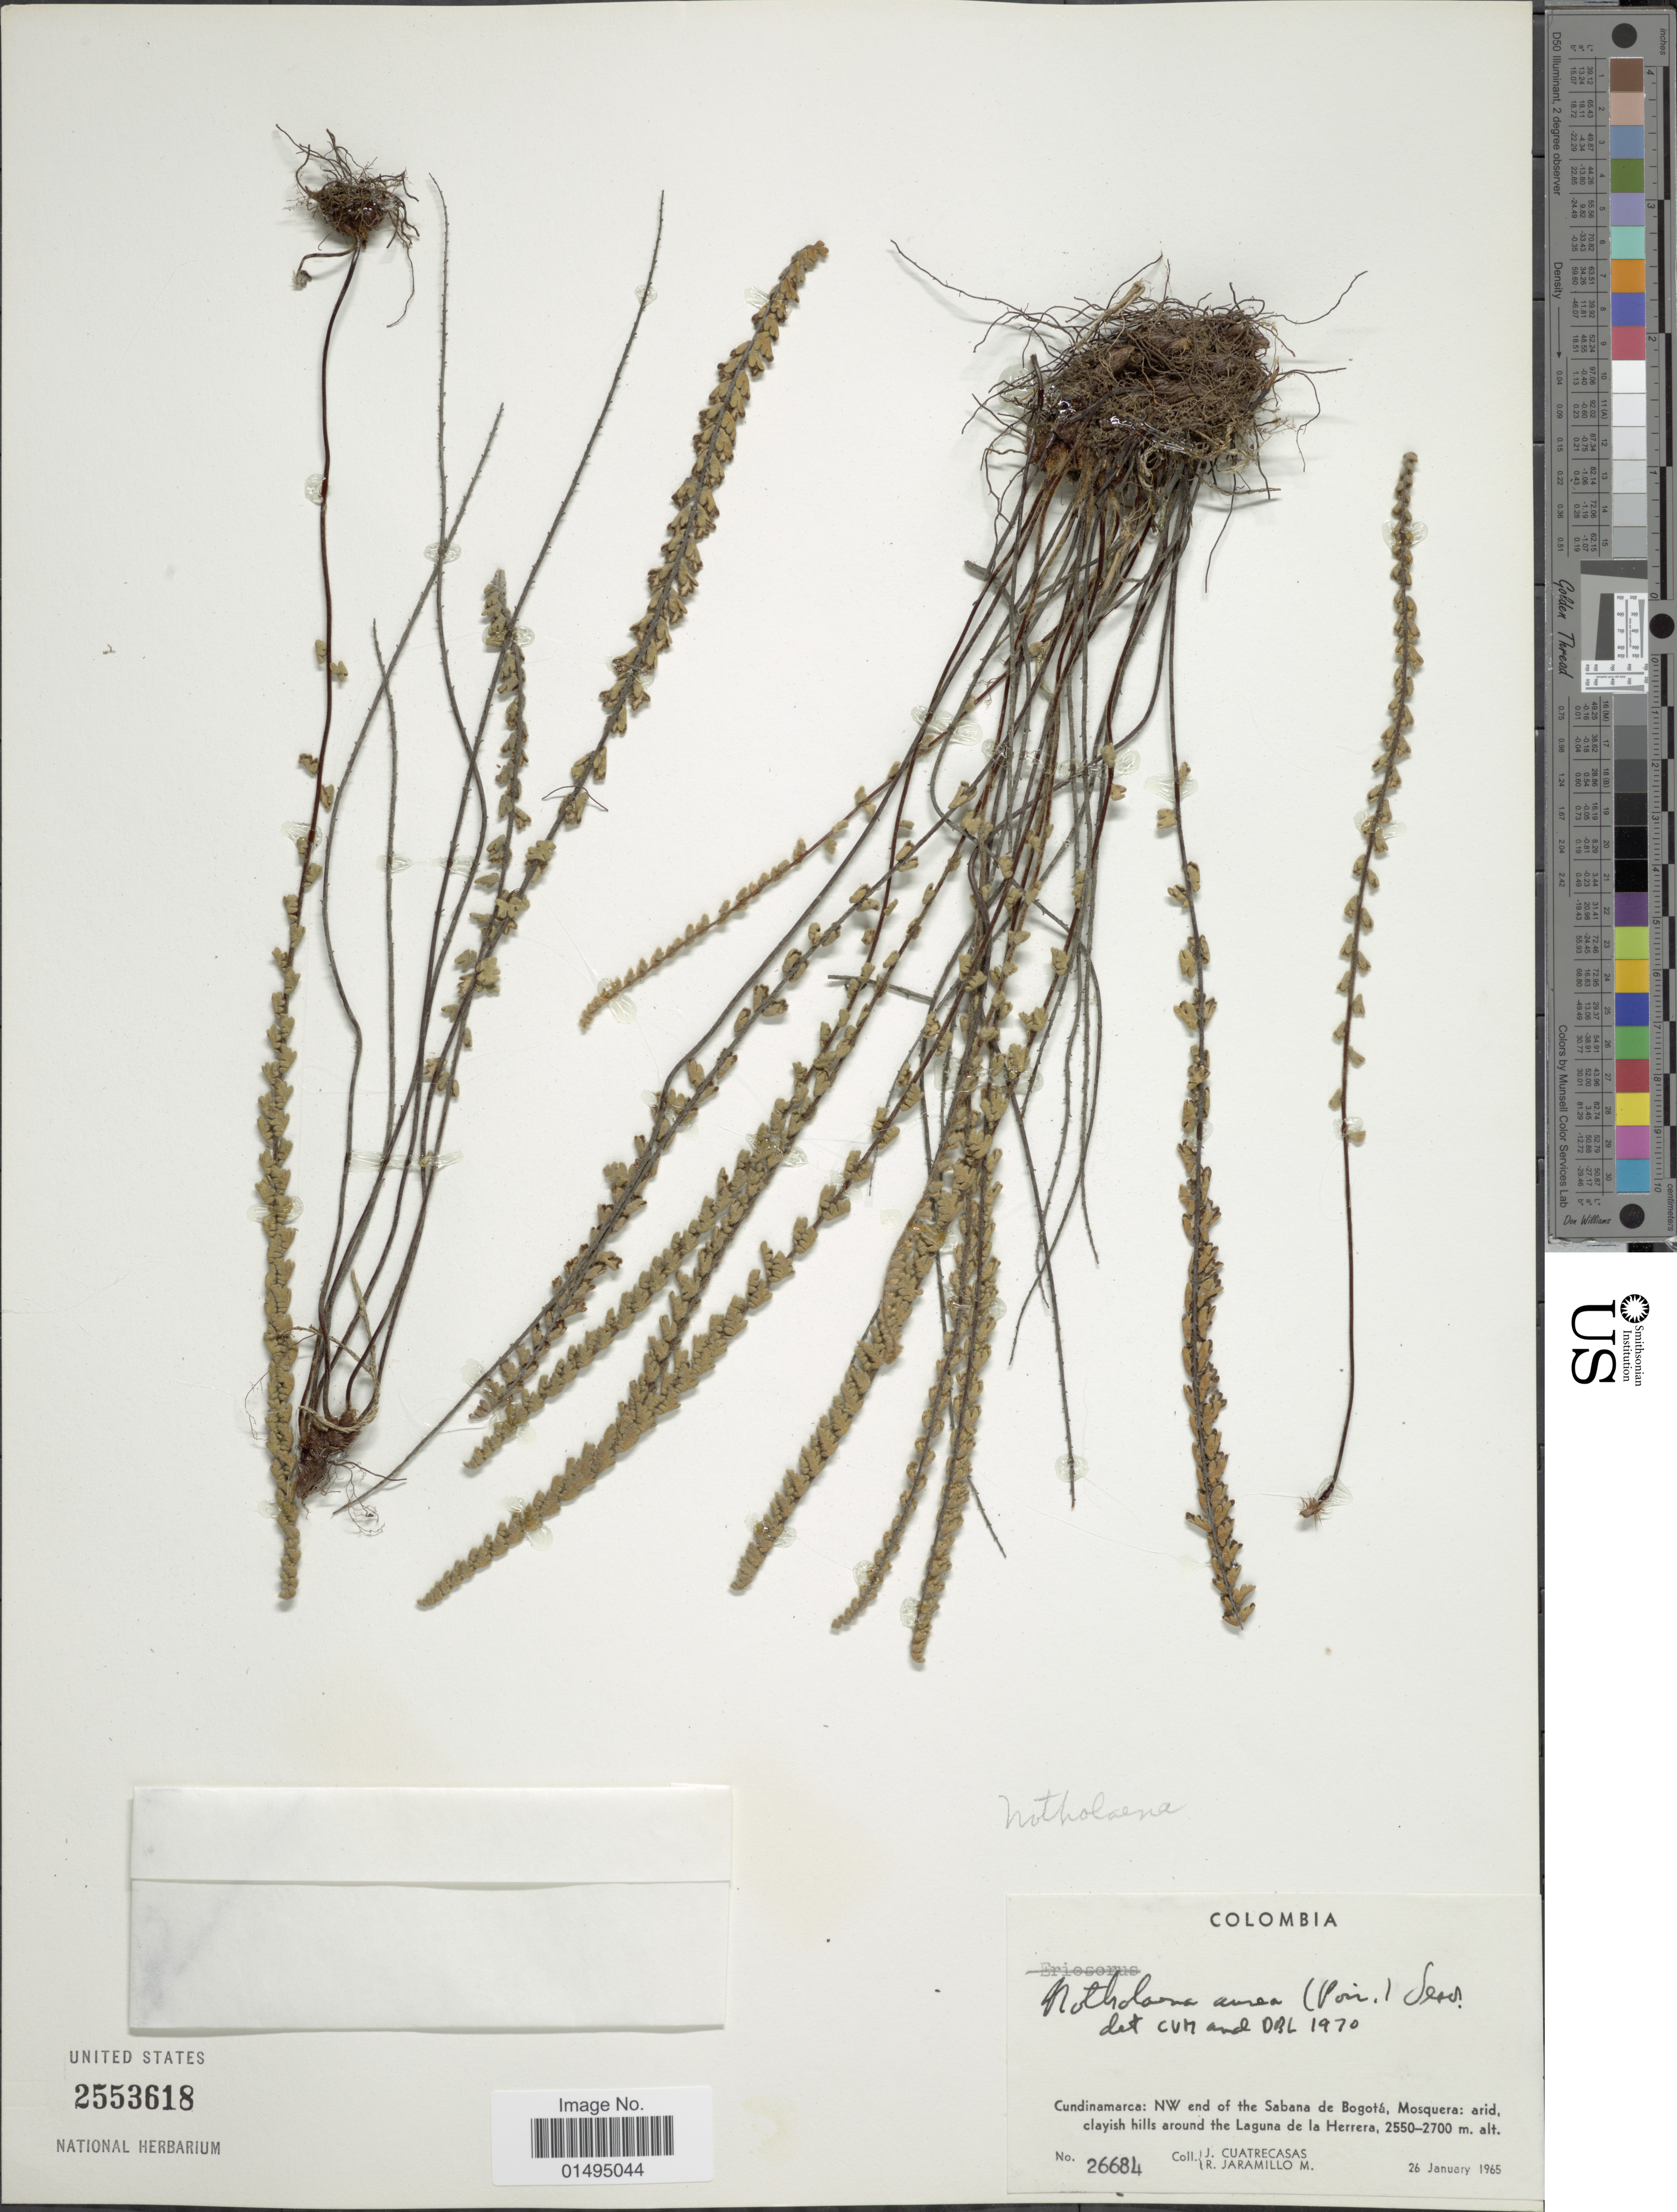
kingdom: Plantae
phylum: Tracheophyta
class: Polypodiopsida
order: Polypodiales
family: Pteridaceae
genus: Myriopteris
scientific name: Myriopteris aurea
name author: (Poir.) Grusz & Windham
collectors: J. Cuatrecasas & R. Jaramillo M.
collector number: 26684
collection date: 1965-01-26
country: Colombia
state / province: Cundinamarca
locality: Cundinamarca: NW end of the Sabana de Bogota, Mosquera: arid, clayish hills around the Laguna de la Herrera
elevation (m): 2550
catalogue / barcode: US 2553618